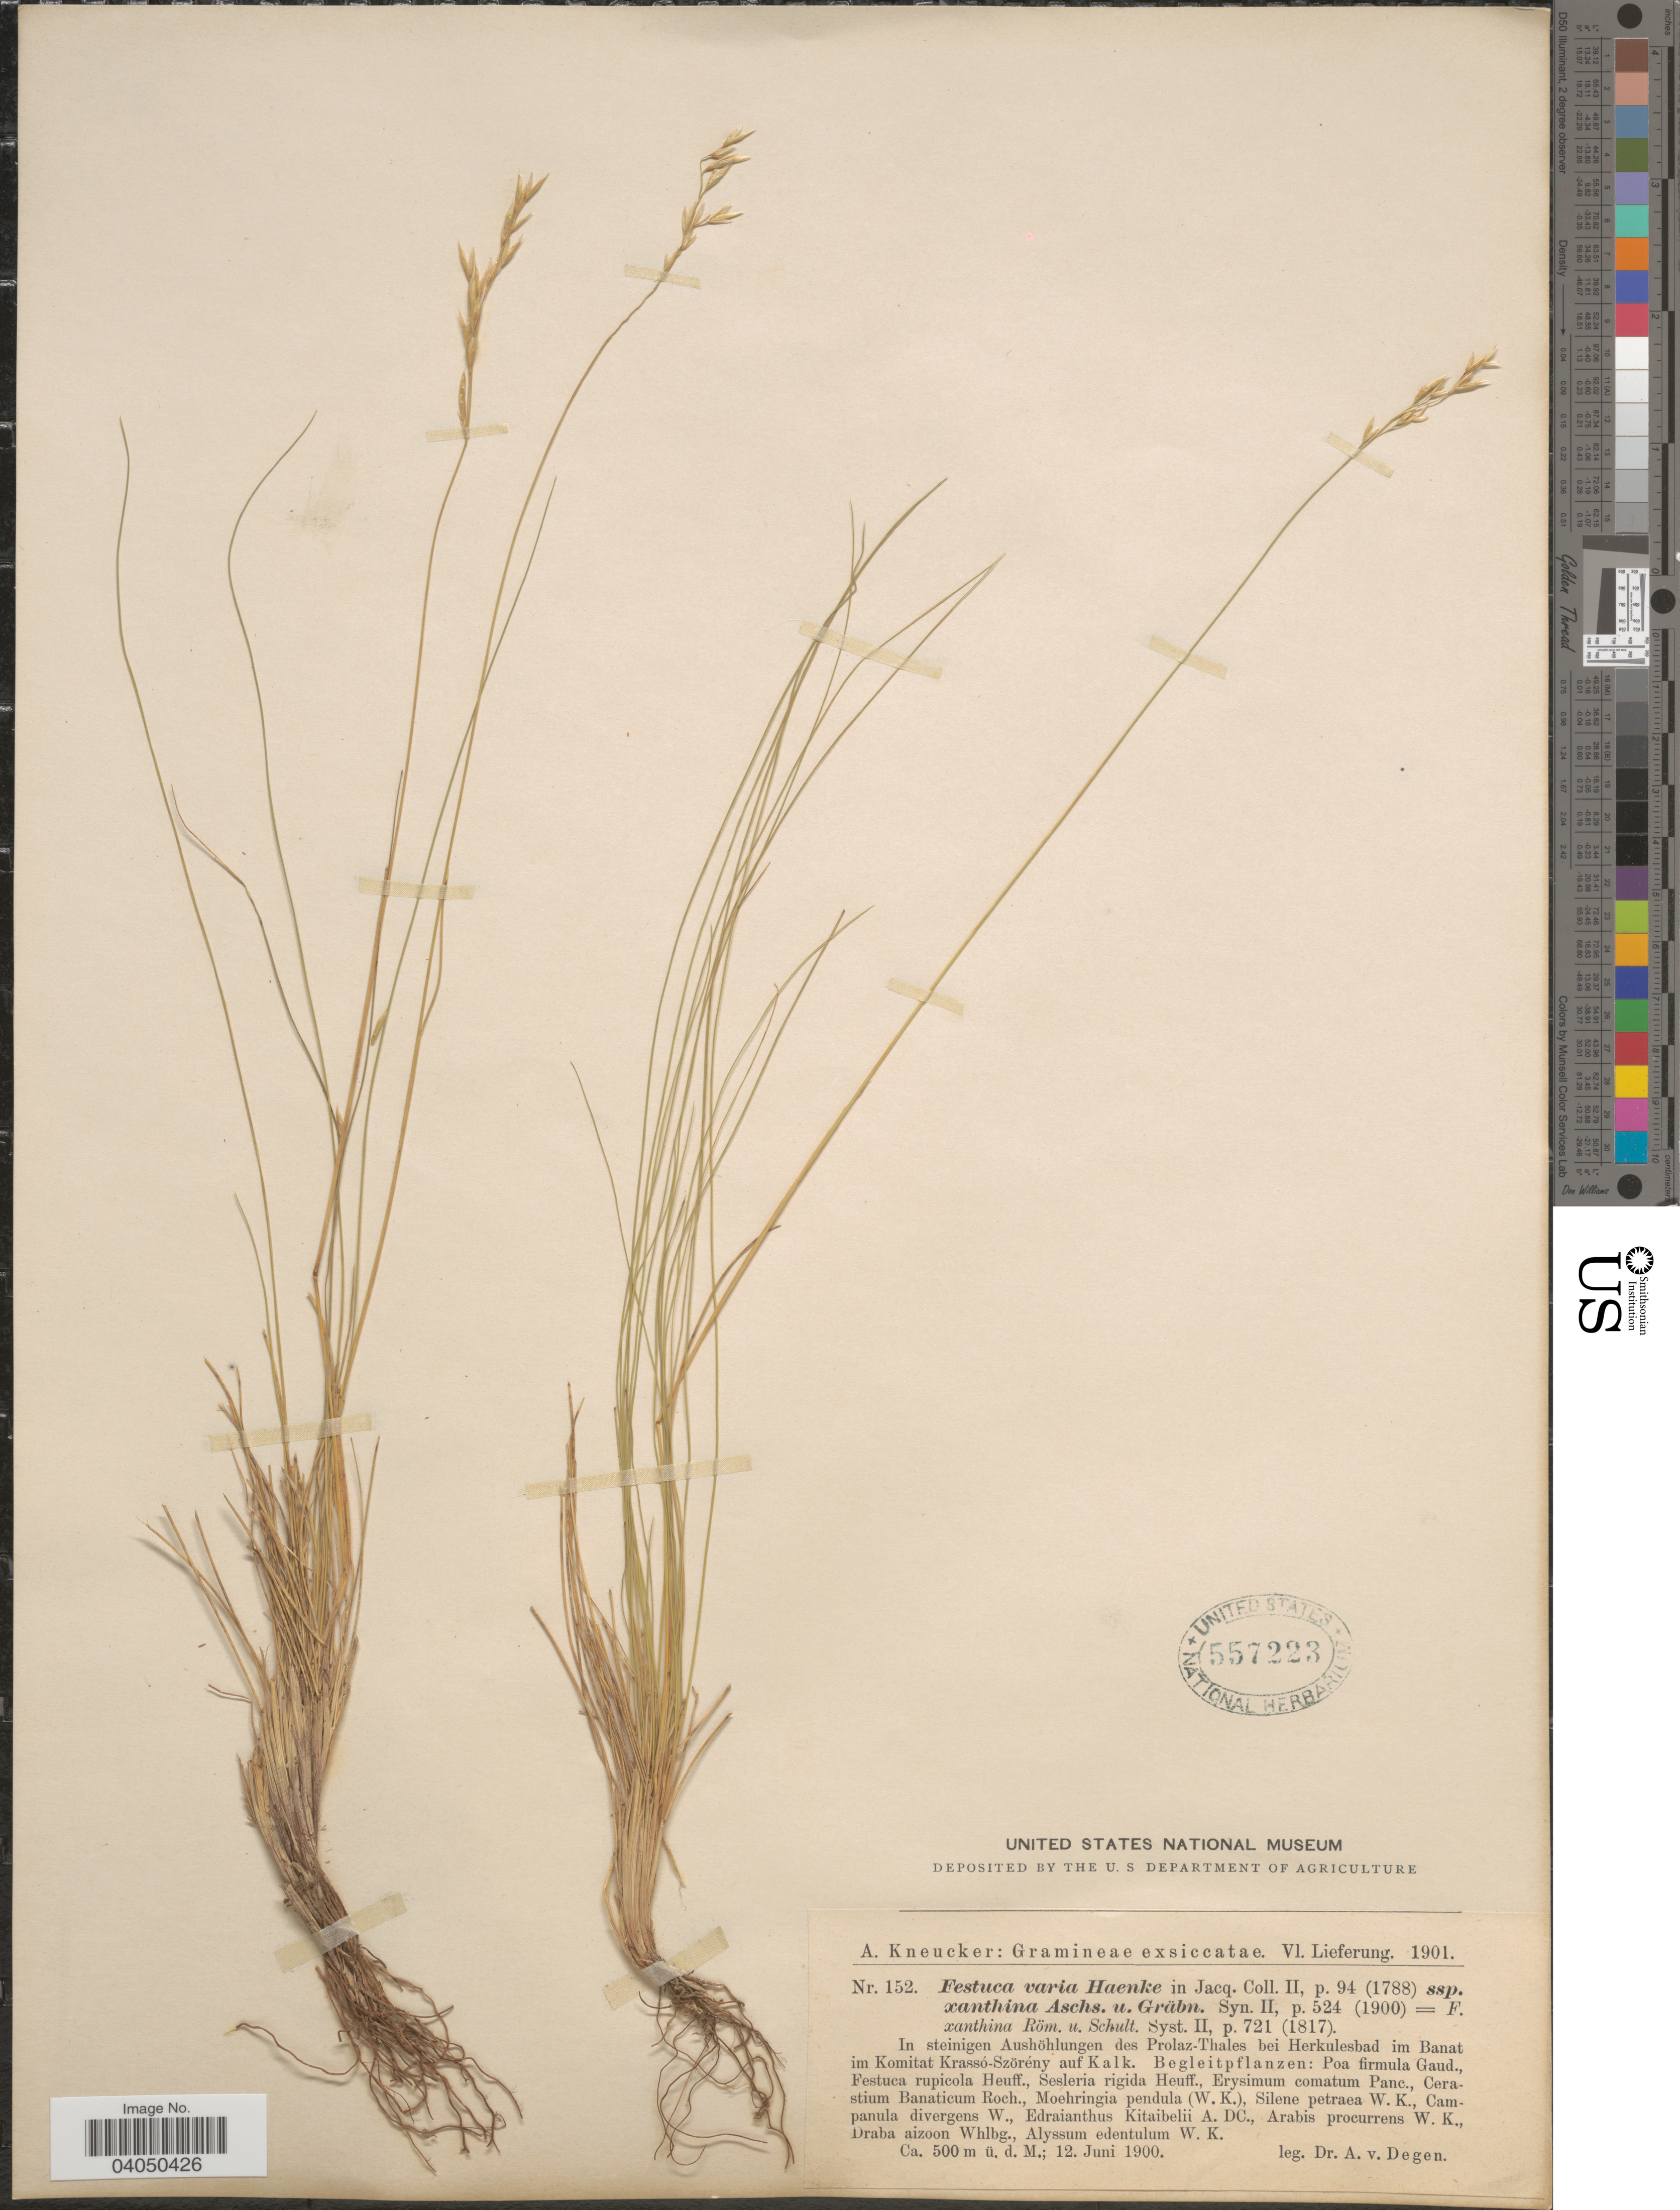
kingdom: Plantae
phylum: Tracheophyta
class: Liliopsida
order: Poales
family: Poaceae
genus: Festuca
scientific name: Festuca xanthina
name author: Roem. & Schult.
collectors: A. von Degen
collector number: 152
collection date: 1900-06-12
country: Romania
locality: In steinigen Aushöhlungen des Prolaz-Thales bei Herkulesbad im Banat im Komitat Krassó-Szörény auf Kalk.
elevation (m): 500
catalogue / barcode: US 557223